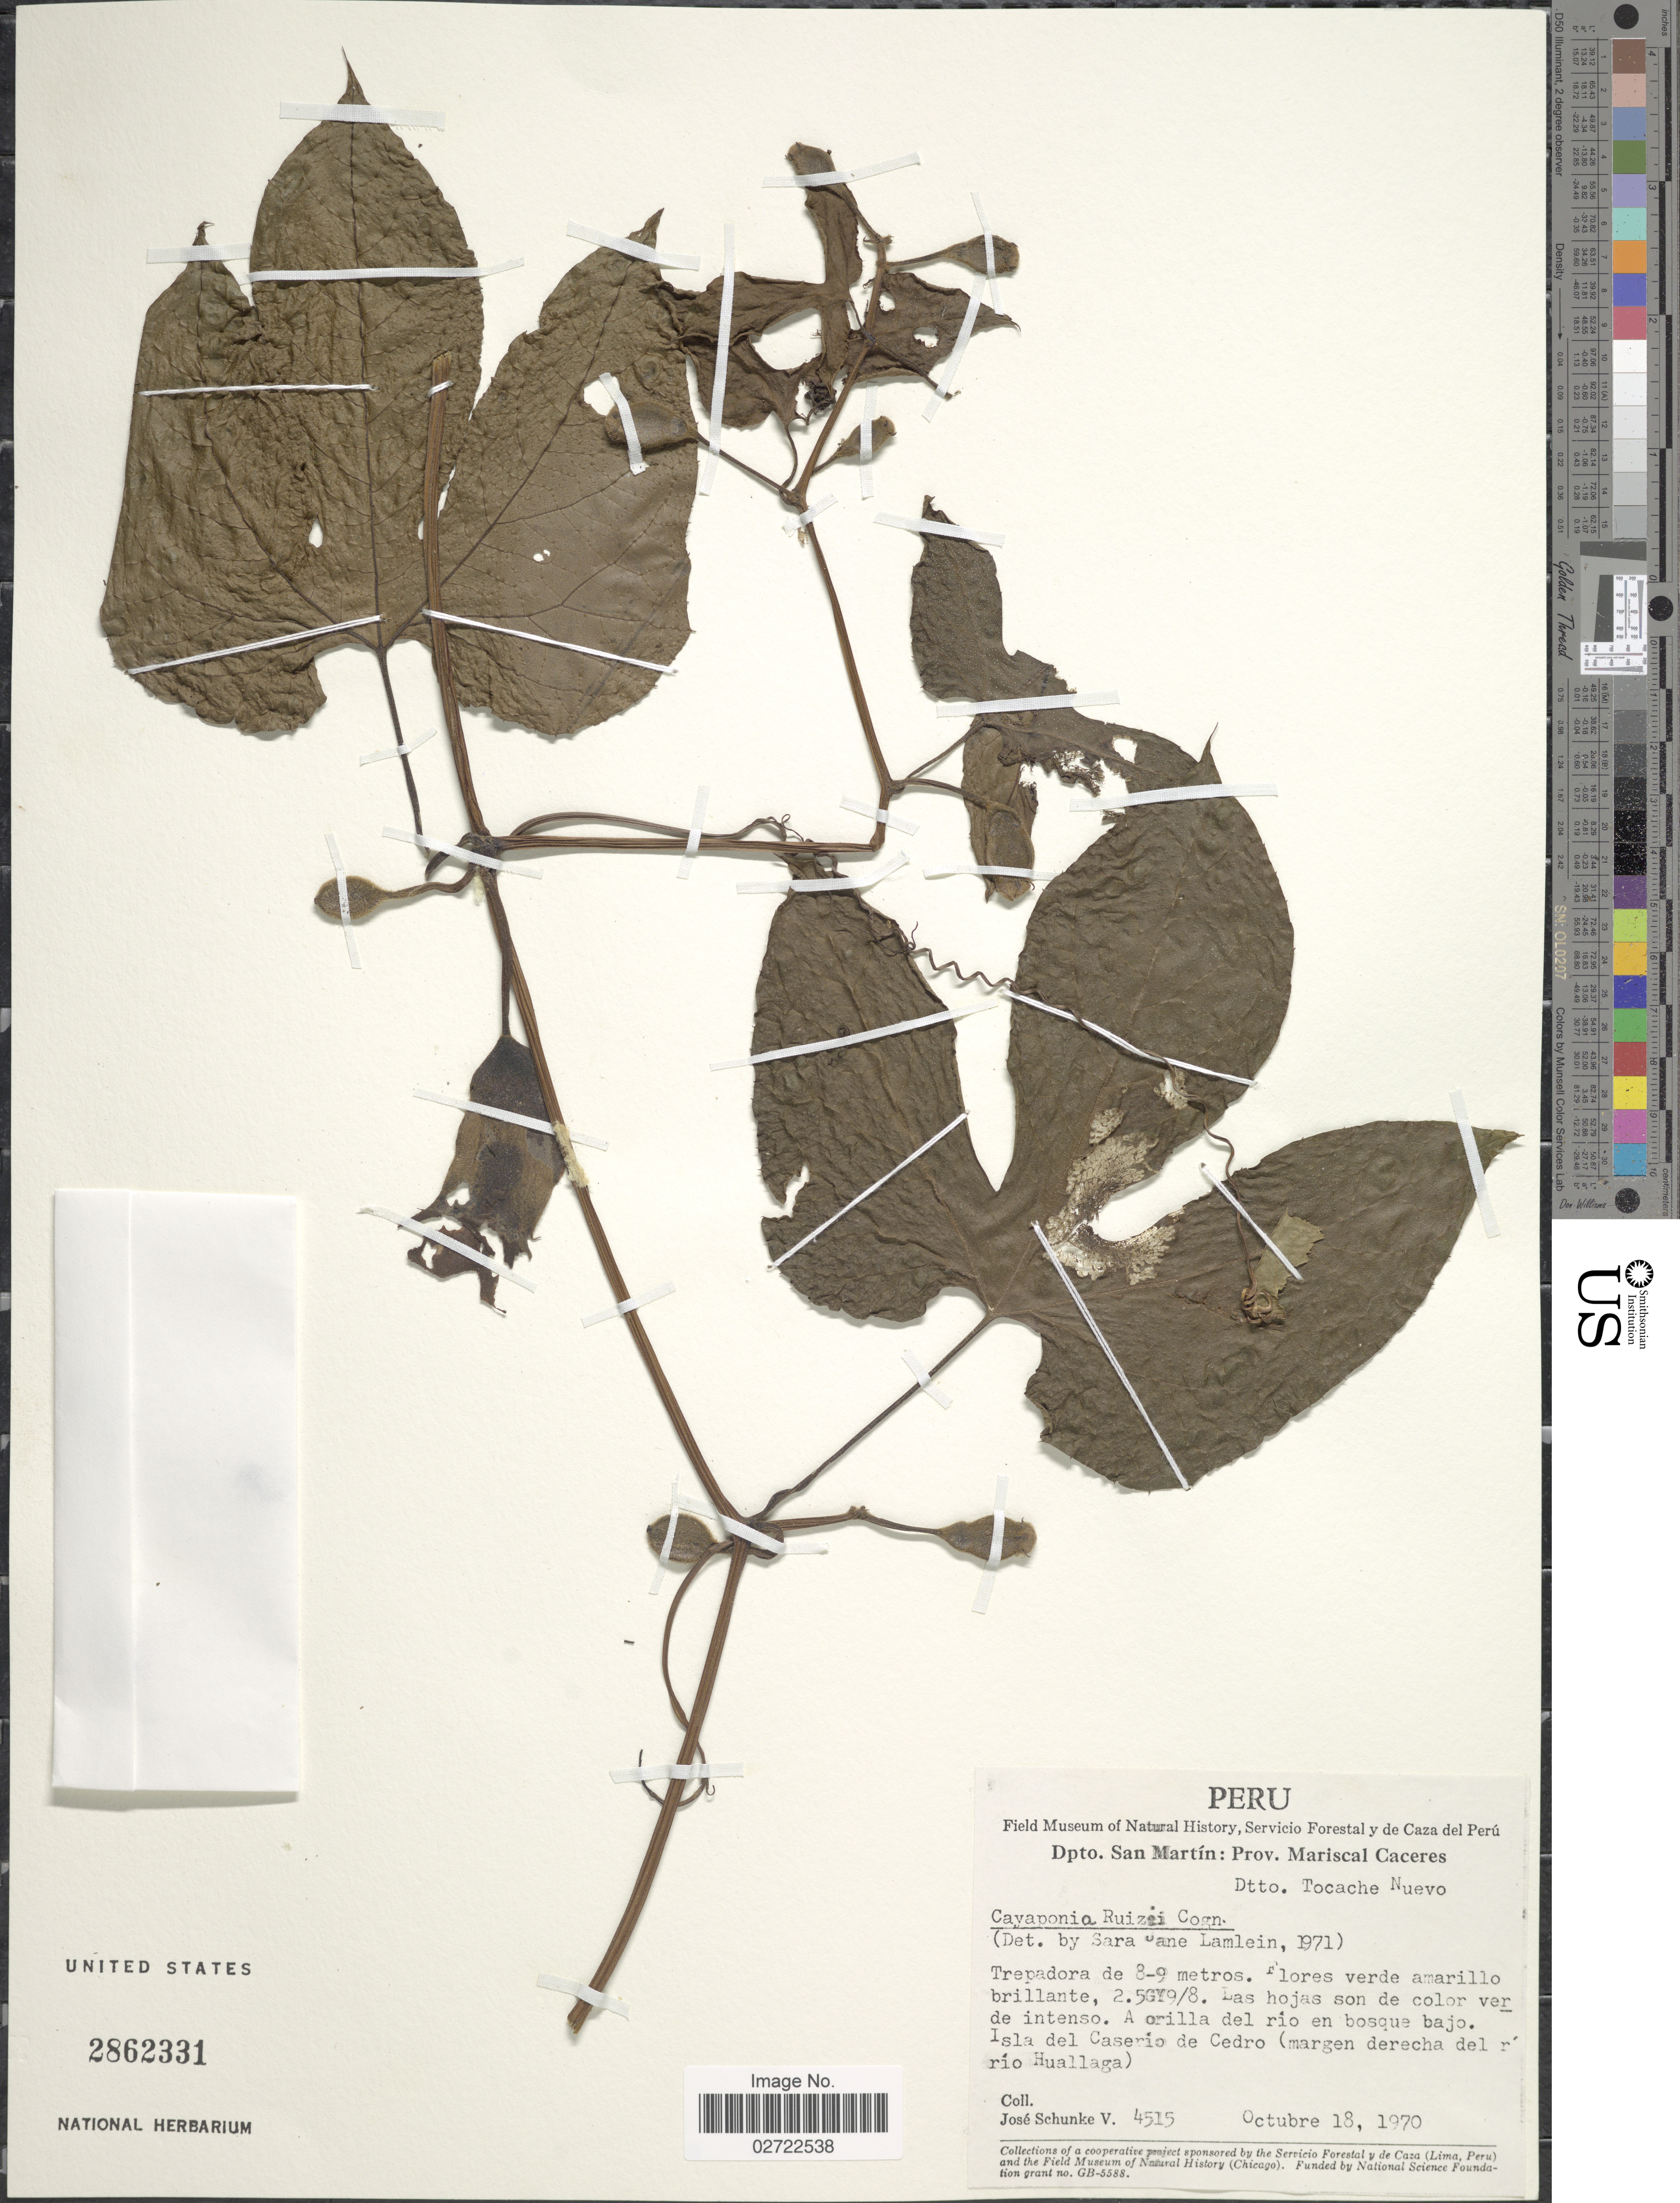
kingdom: Plantae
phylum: Tracheophyta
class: Magnoliopsida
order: Cucurbitales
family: Cucurbitaceae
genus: Cayaponia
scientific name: Cayaponia peruviana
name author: (Poepp. & Endl.) Cogn.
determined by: Nee, Michael H.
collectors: J. Schunke Vigo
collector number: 4515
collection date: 1970-10-18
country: Peru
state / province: San Martín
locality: Dpto. San Martin: Prov. Mariscal Caceres. Dtto. Tocache Nuevo. Isla del Caserio de Cedro (margen derecha del rio Huallaga)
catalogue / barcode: US 2862331